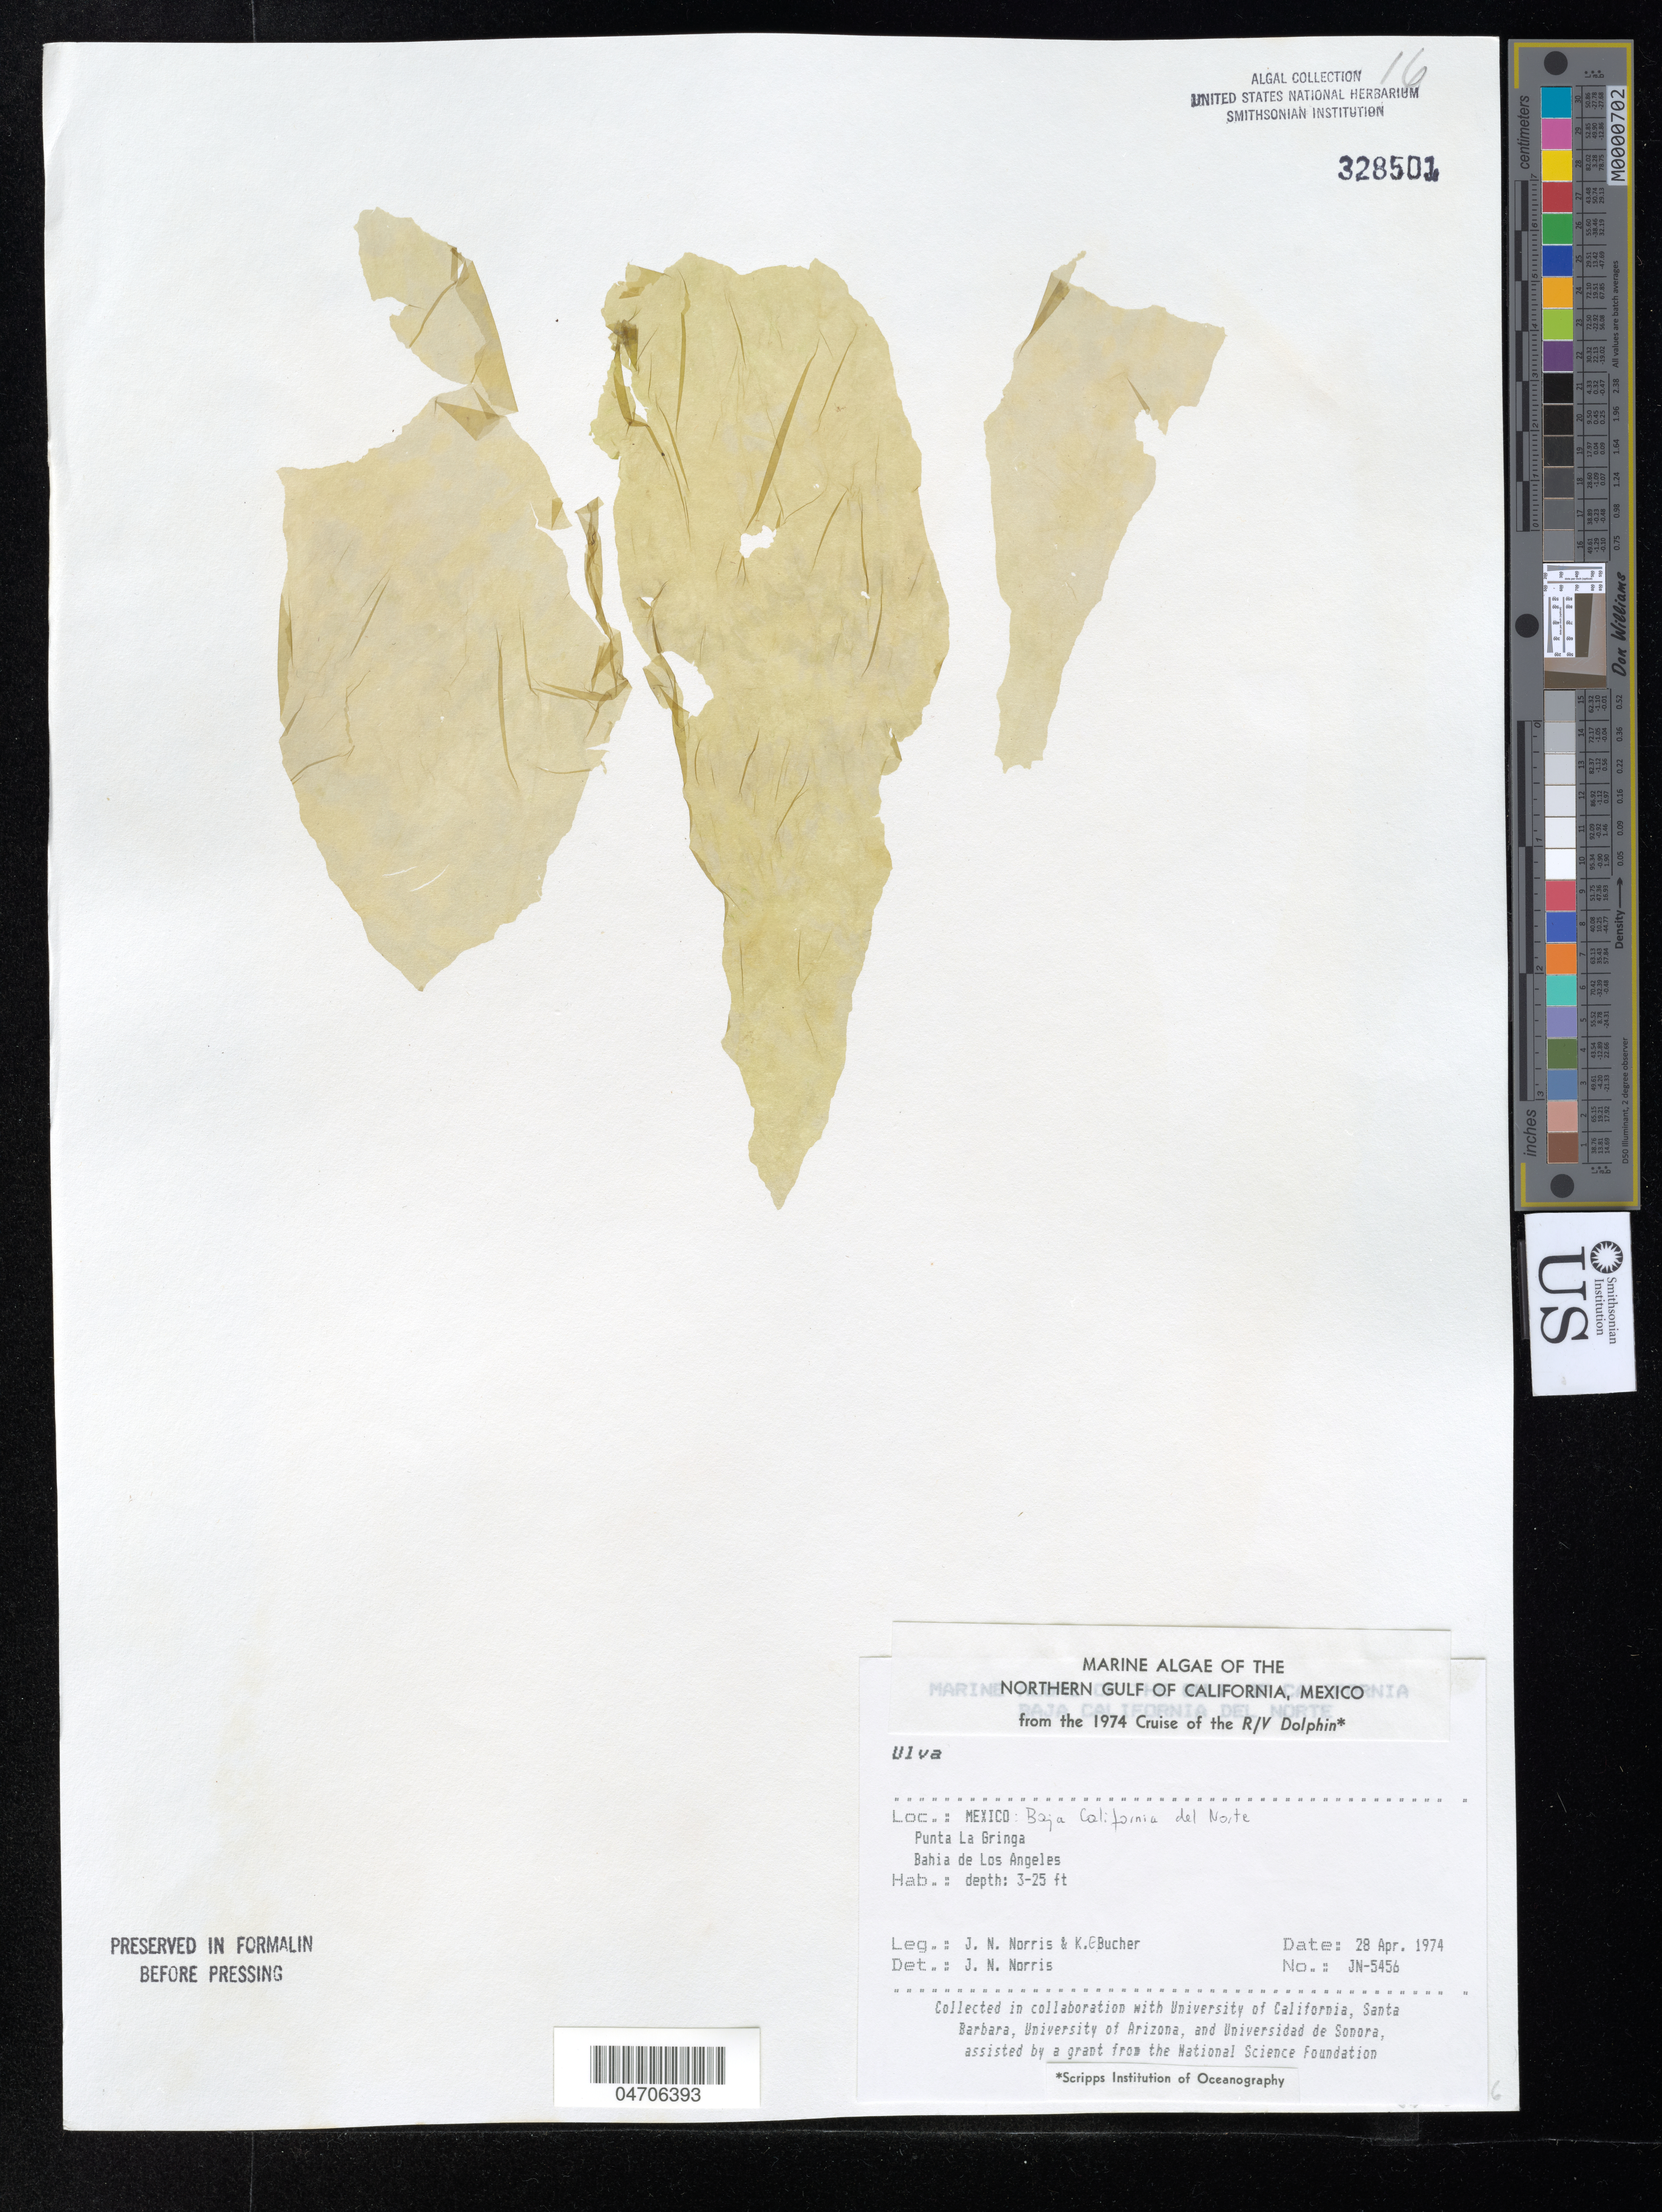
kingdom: Plantae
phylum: Chlorophyta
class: Ulvophyceae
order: Ulvales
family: Ulvaceae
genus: Ulva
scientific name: Ulva sp.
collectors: J. Norris & K. E. Bucher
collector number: JN-5456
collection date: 1974-04-28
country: Mexico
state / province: Baja California Norte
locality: The Northern Gulf of California. Punta La Gringa. Bahia de Los Angeles.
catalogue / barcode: US 328501